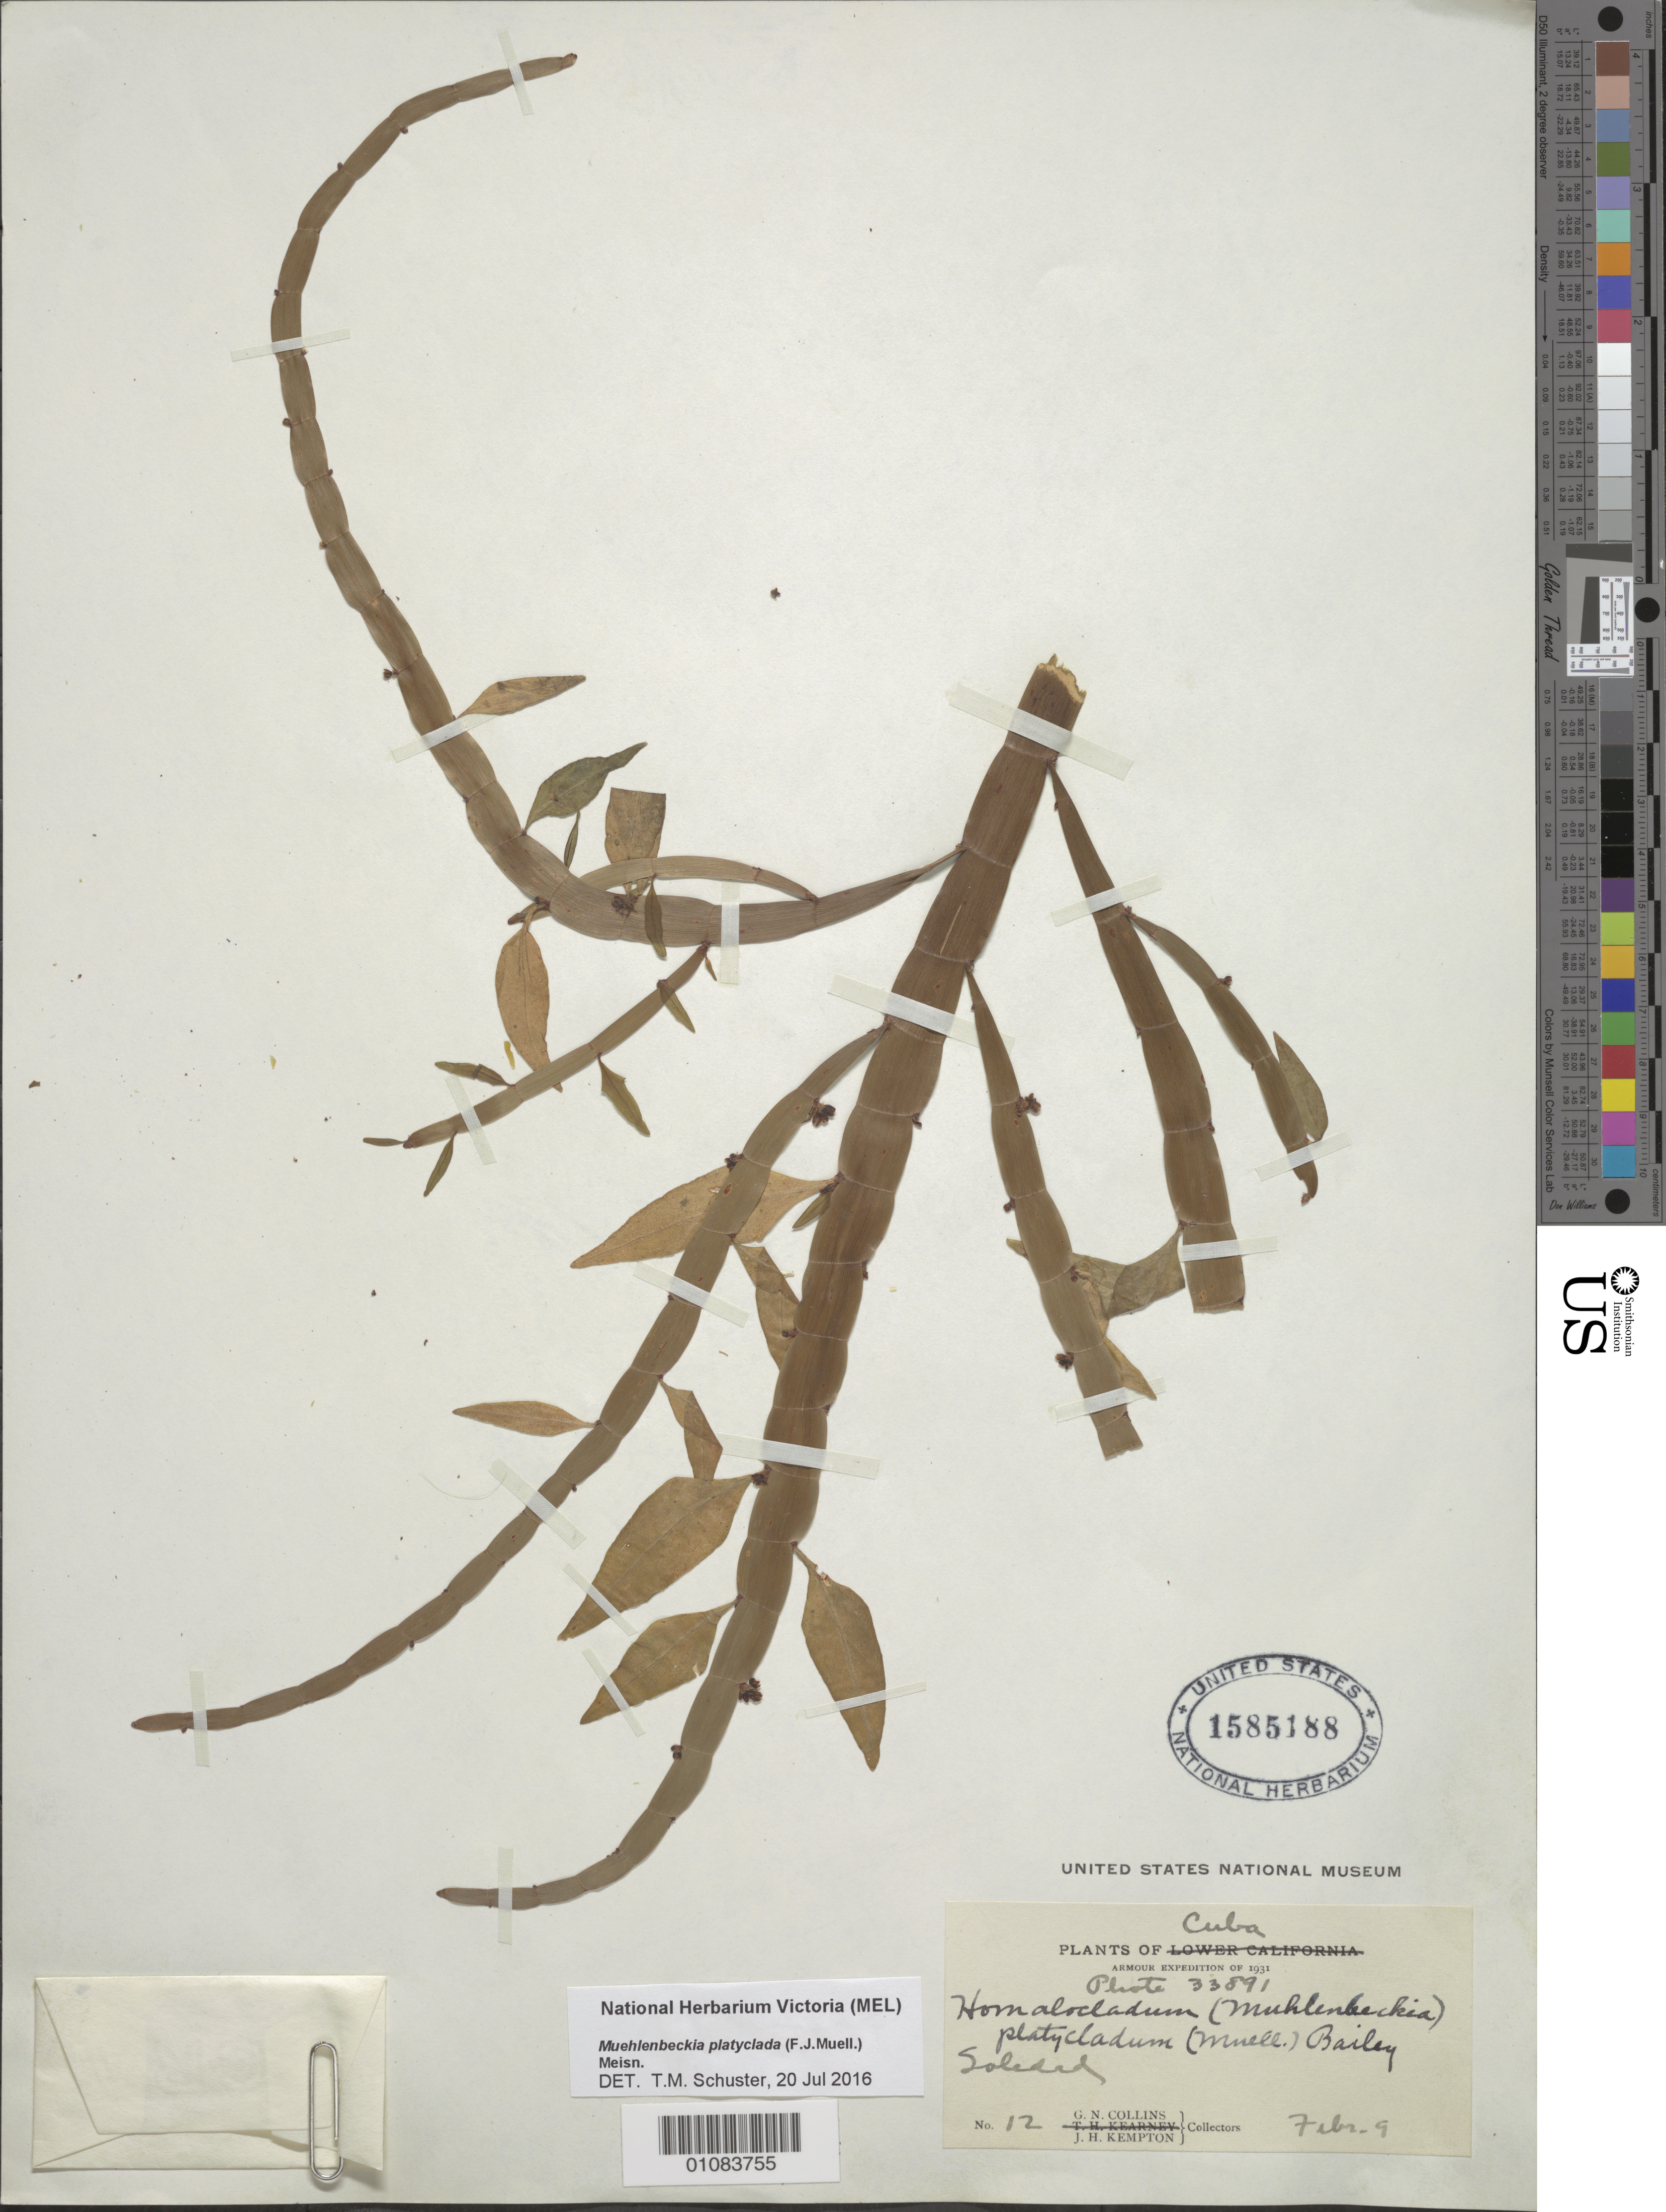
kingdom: Plantae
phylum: Tracheophyta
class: Magnoliopsida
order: Caryophyllales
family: Polygonaceae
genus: Muehlenbeckia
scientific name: Muehlenbeckia triloba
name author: Danser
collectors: G. N. Collins & J. H. Kempton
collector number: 33891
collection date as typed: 09 Feb 1931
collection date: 1931-02-09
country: Cuba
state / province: Cienfuegos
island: Cuba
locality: Soledad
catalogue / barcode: US 1585188